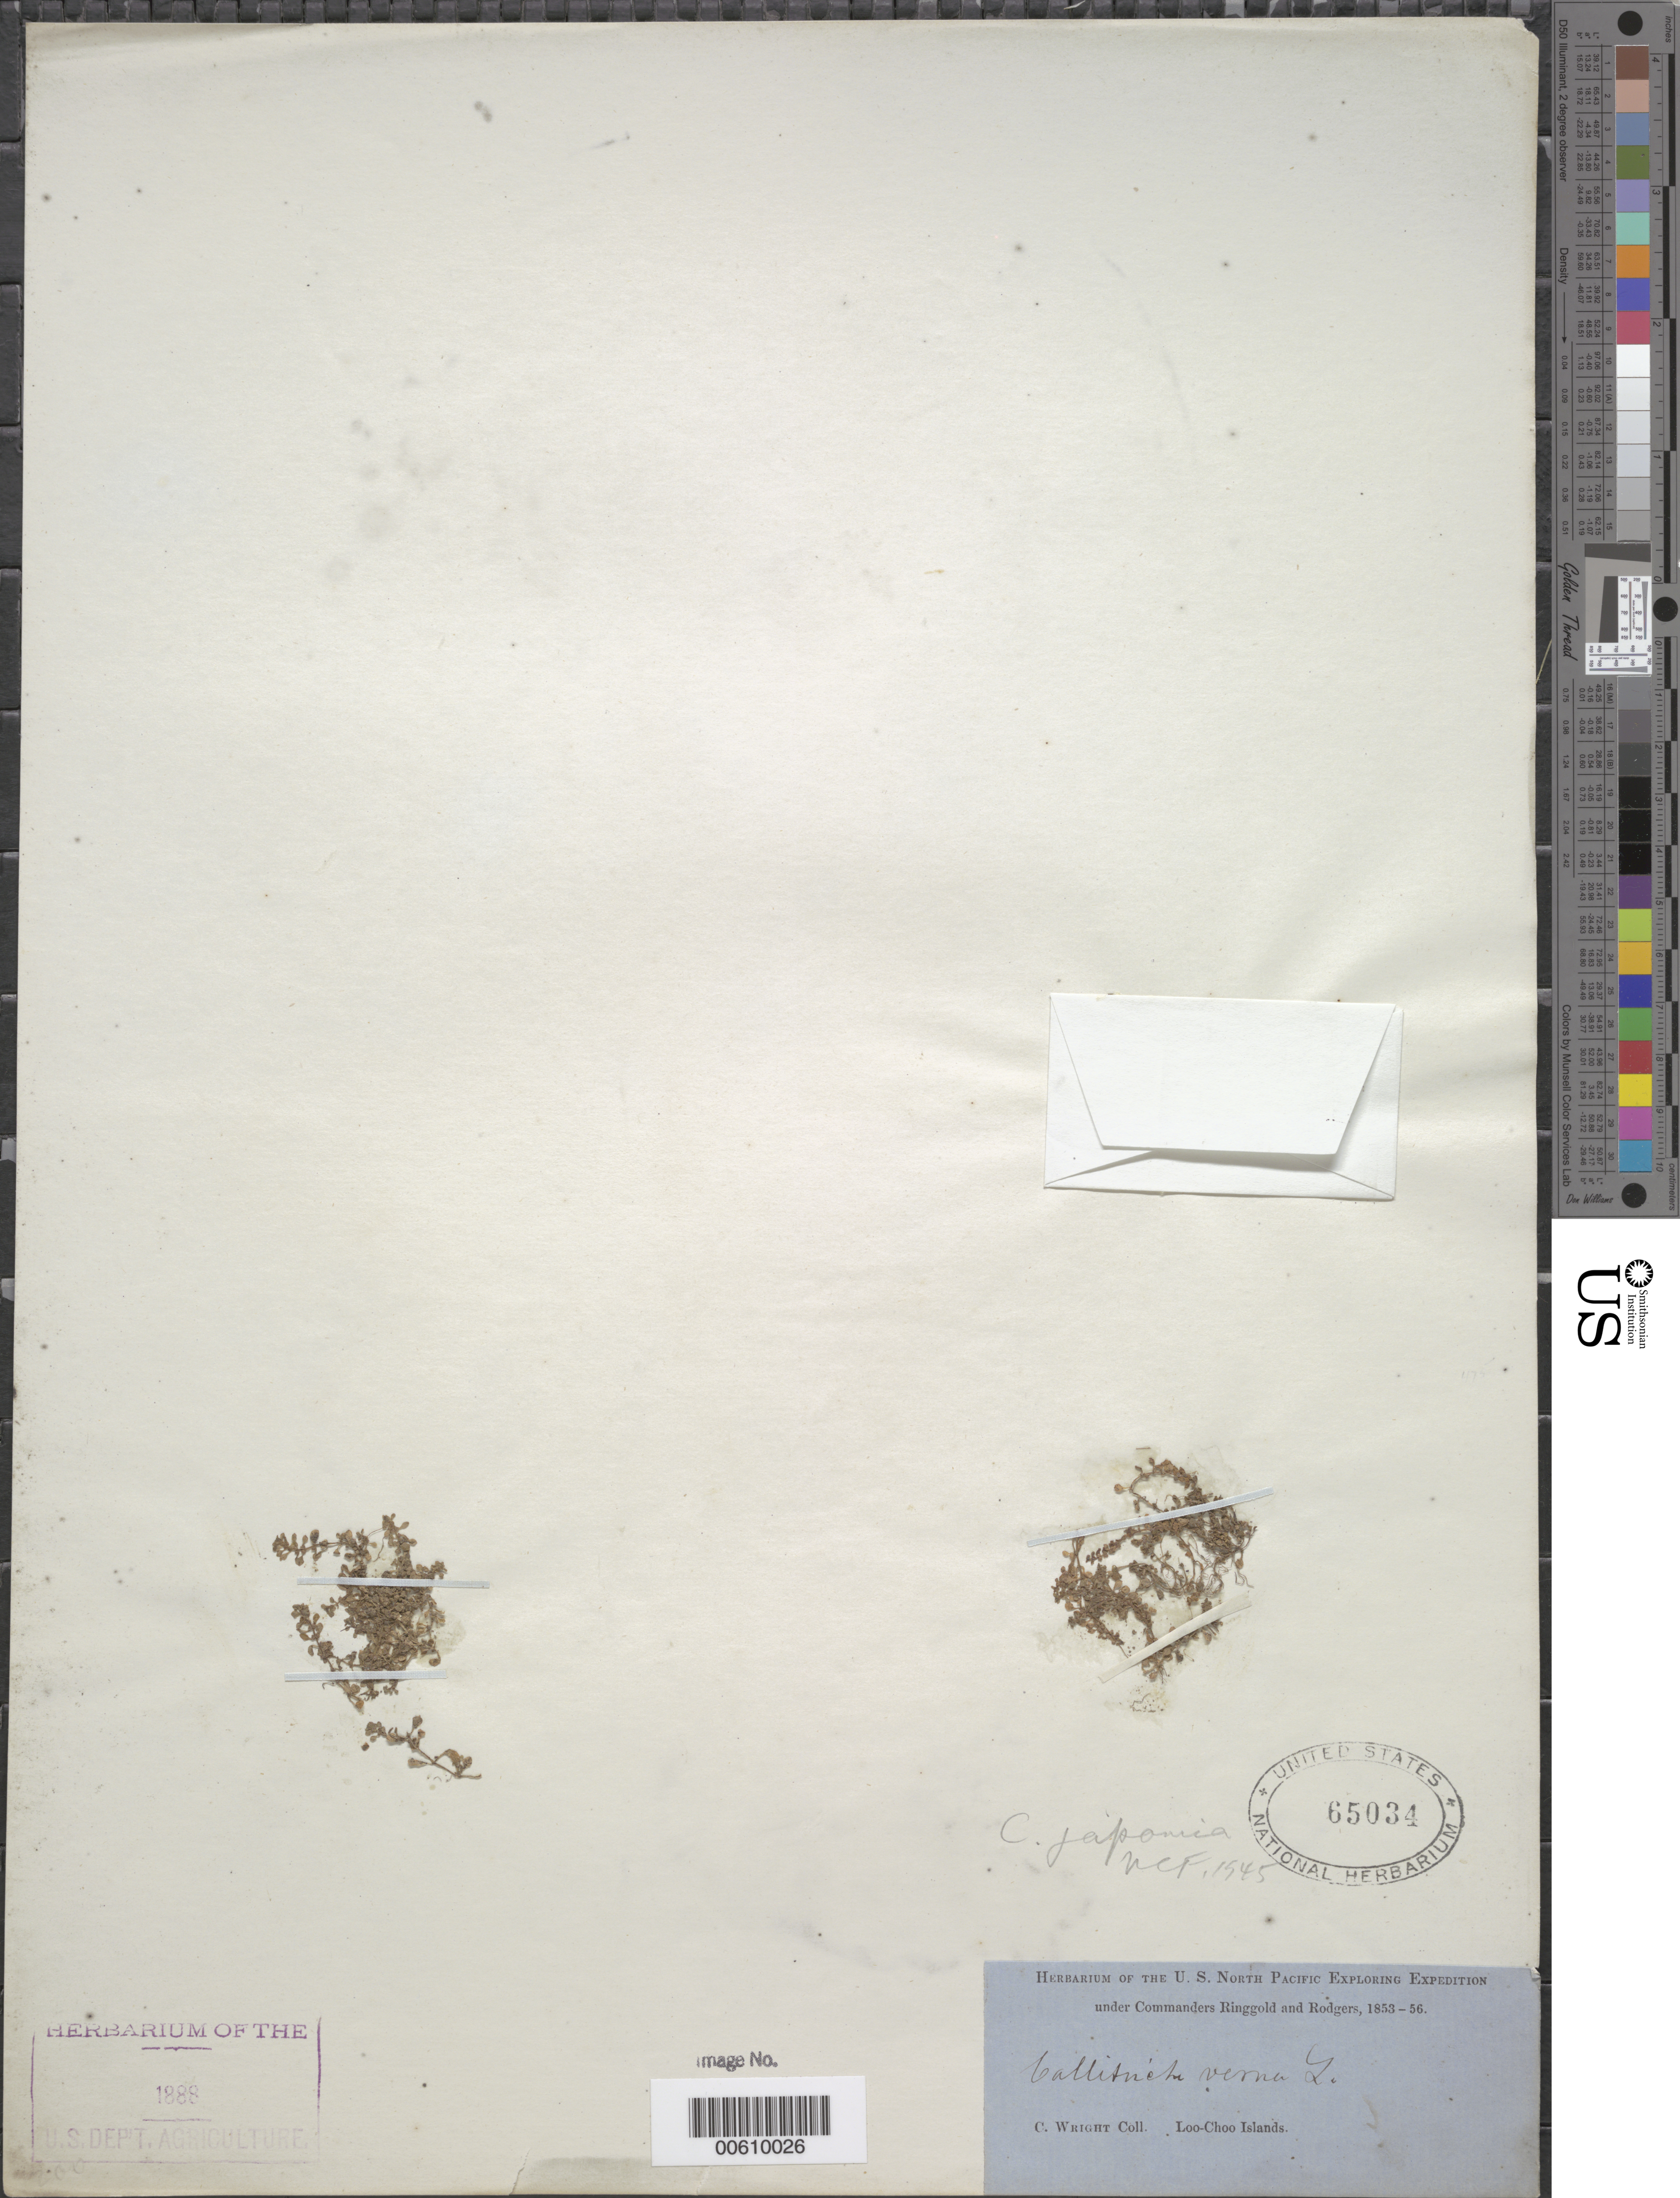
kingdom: Plantae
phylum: Tracheophyta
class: Magnoliopsida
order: Lamiales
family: Plantaginaceae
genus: Callitriche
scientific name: Callitriche japonica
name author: Engelm.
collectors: C. Wright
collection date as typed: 1853 to -- --- 1856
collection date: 1853/1856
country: Japan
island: Ryukyu Islands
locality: Loo Choo Islands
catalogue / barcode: US 65034